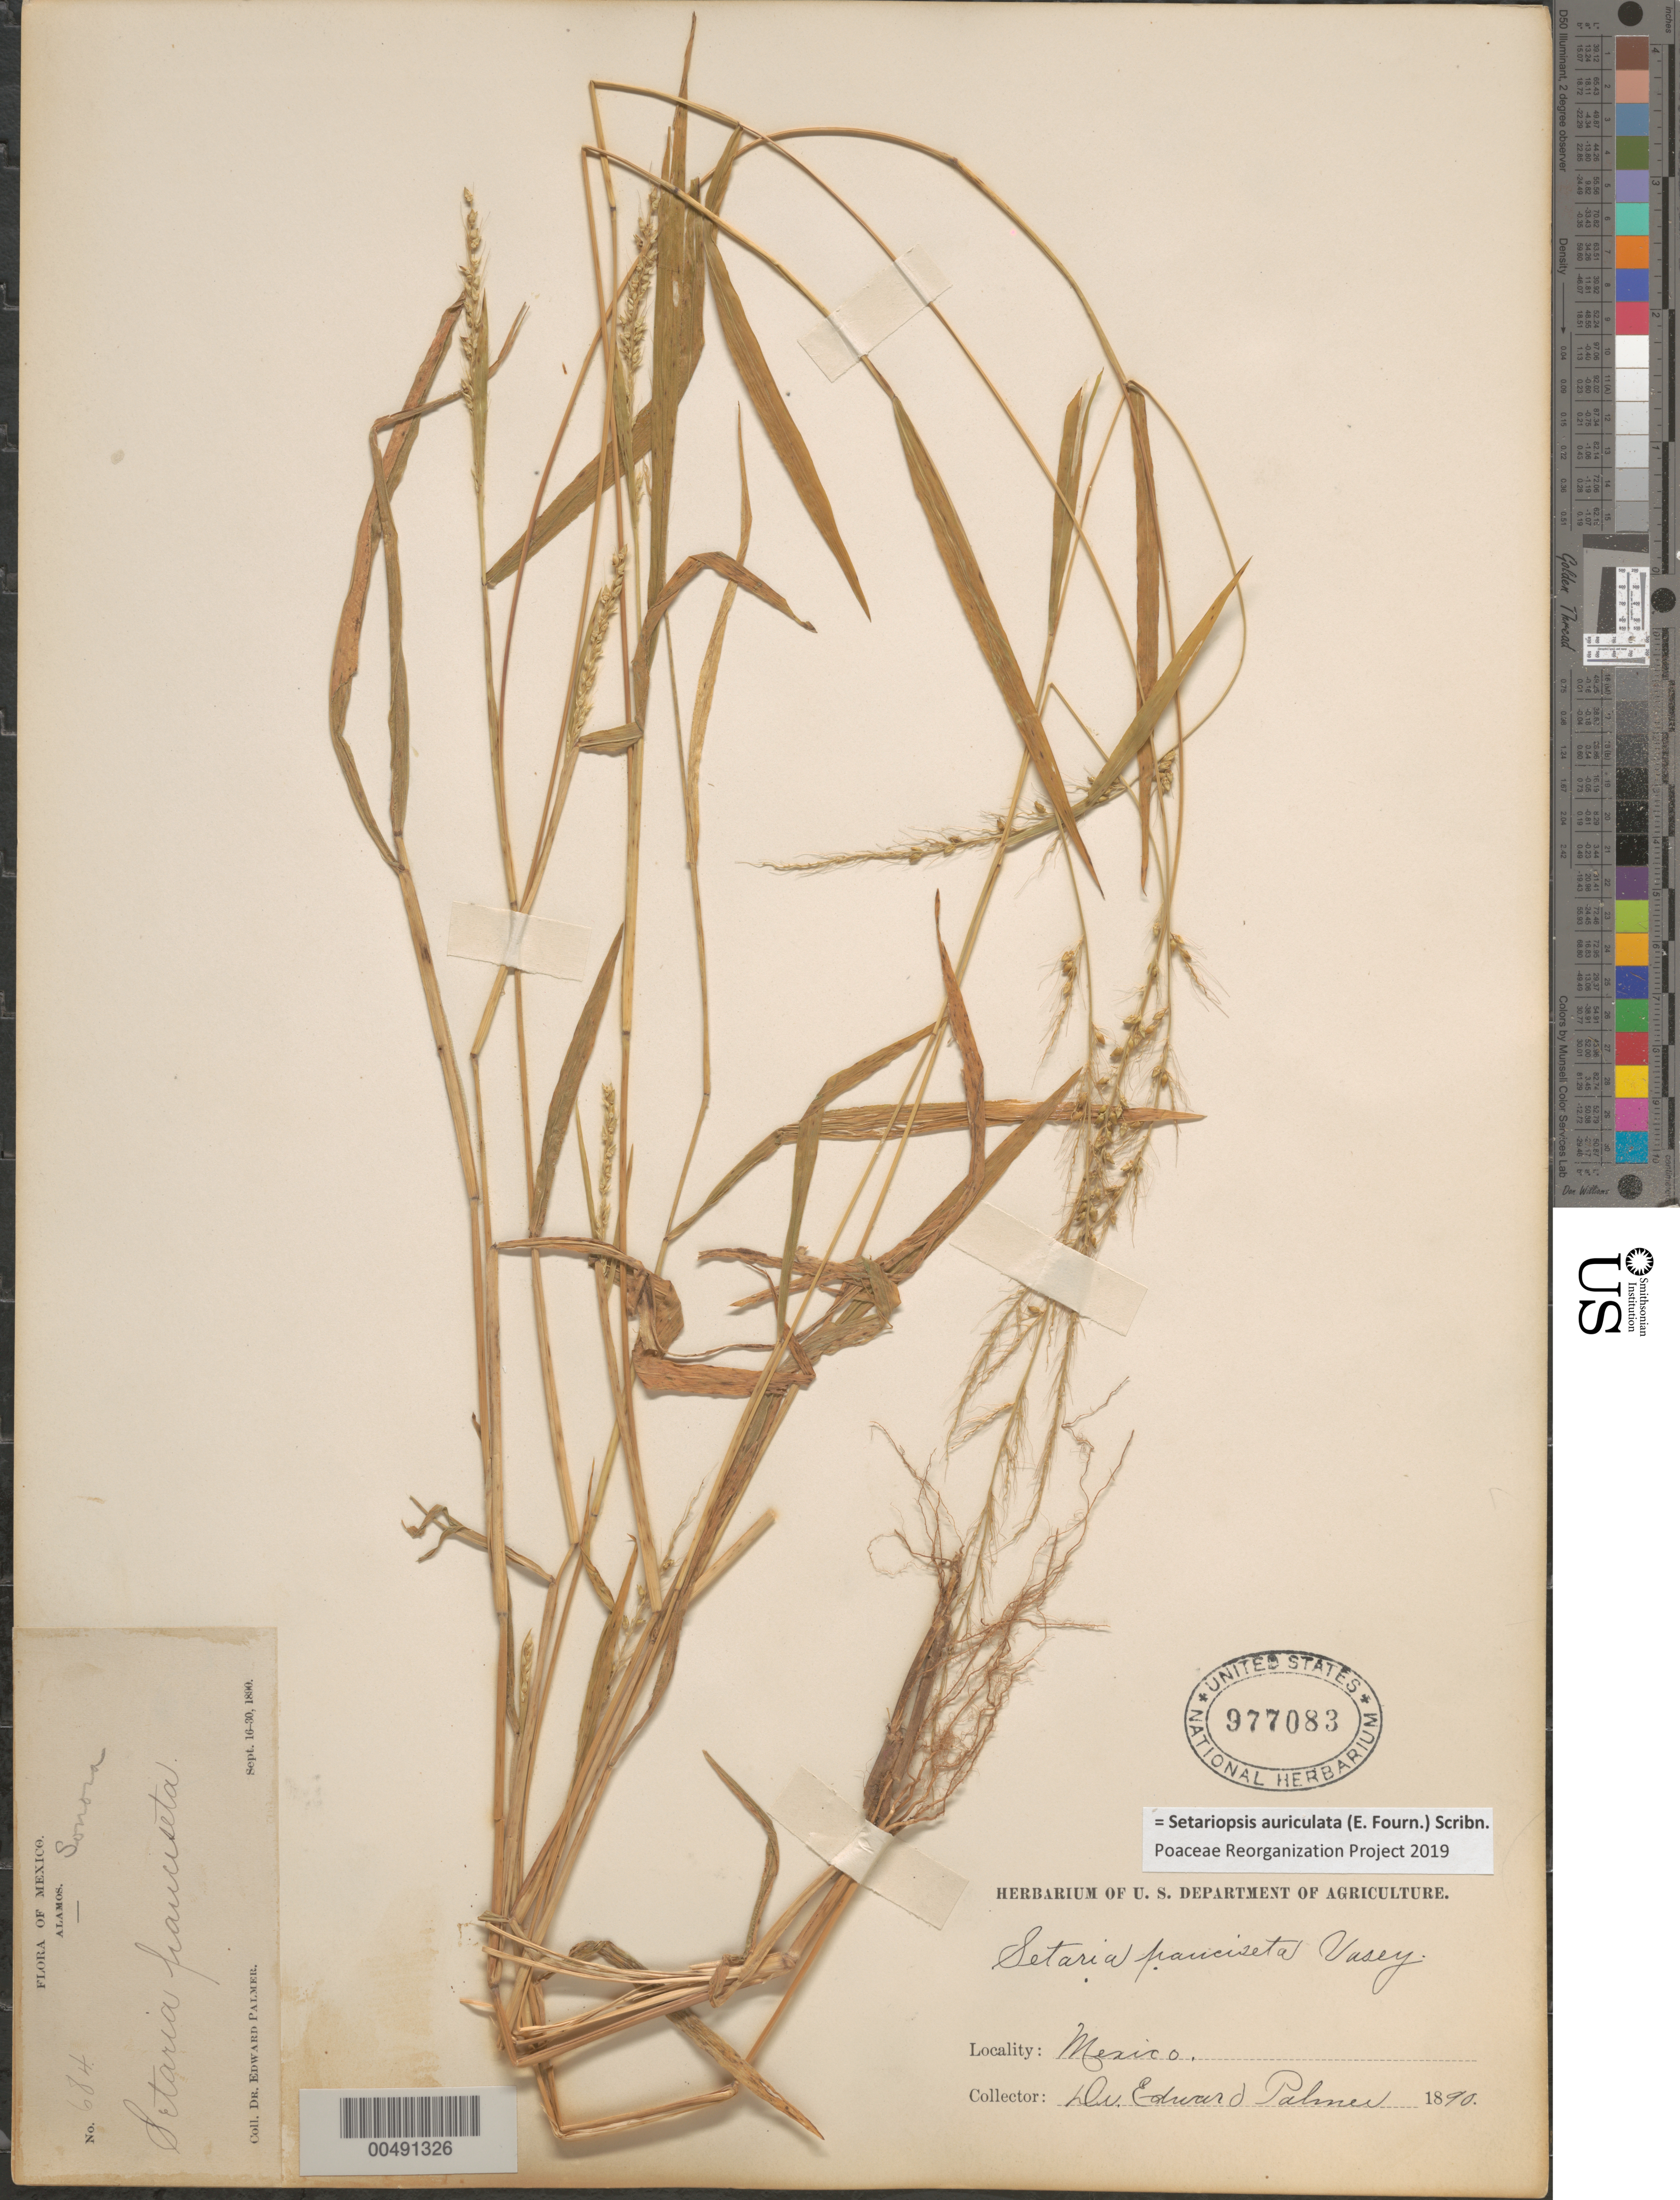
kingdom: Plantae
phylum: Tracheophyta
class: Liliopsida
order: Poales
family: Poaceae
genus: Setariopsis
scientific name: Setariopsis auriculata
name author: (E. Fourn.) Scribn.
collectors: E. Palmer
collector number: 684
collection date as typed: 16 Sep 1890 to 30 Sep 1890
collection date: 1890-09-16/1890-09-30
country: Mexico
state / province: Sonora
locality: Alamos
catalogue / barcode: US 977083